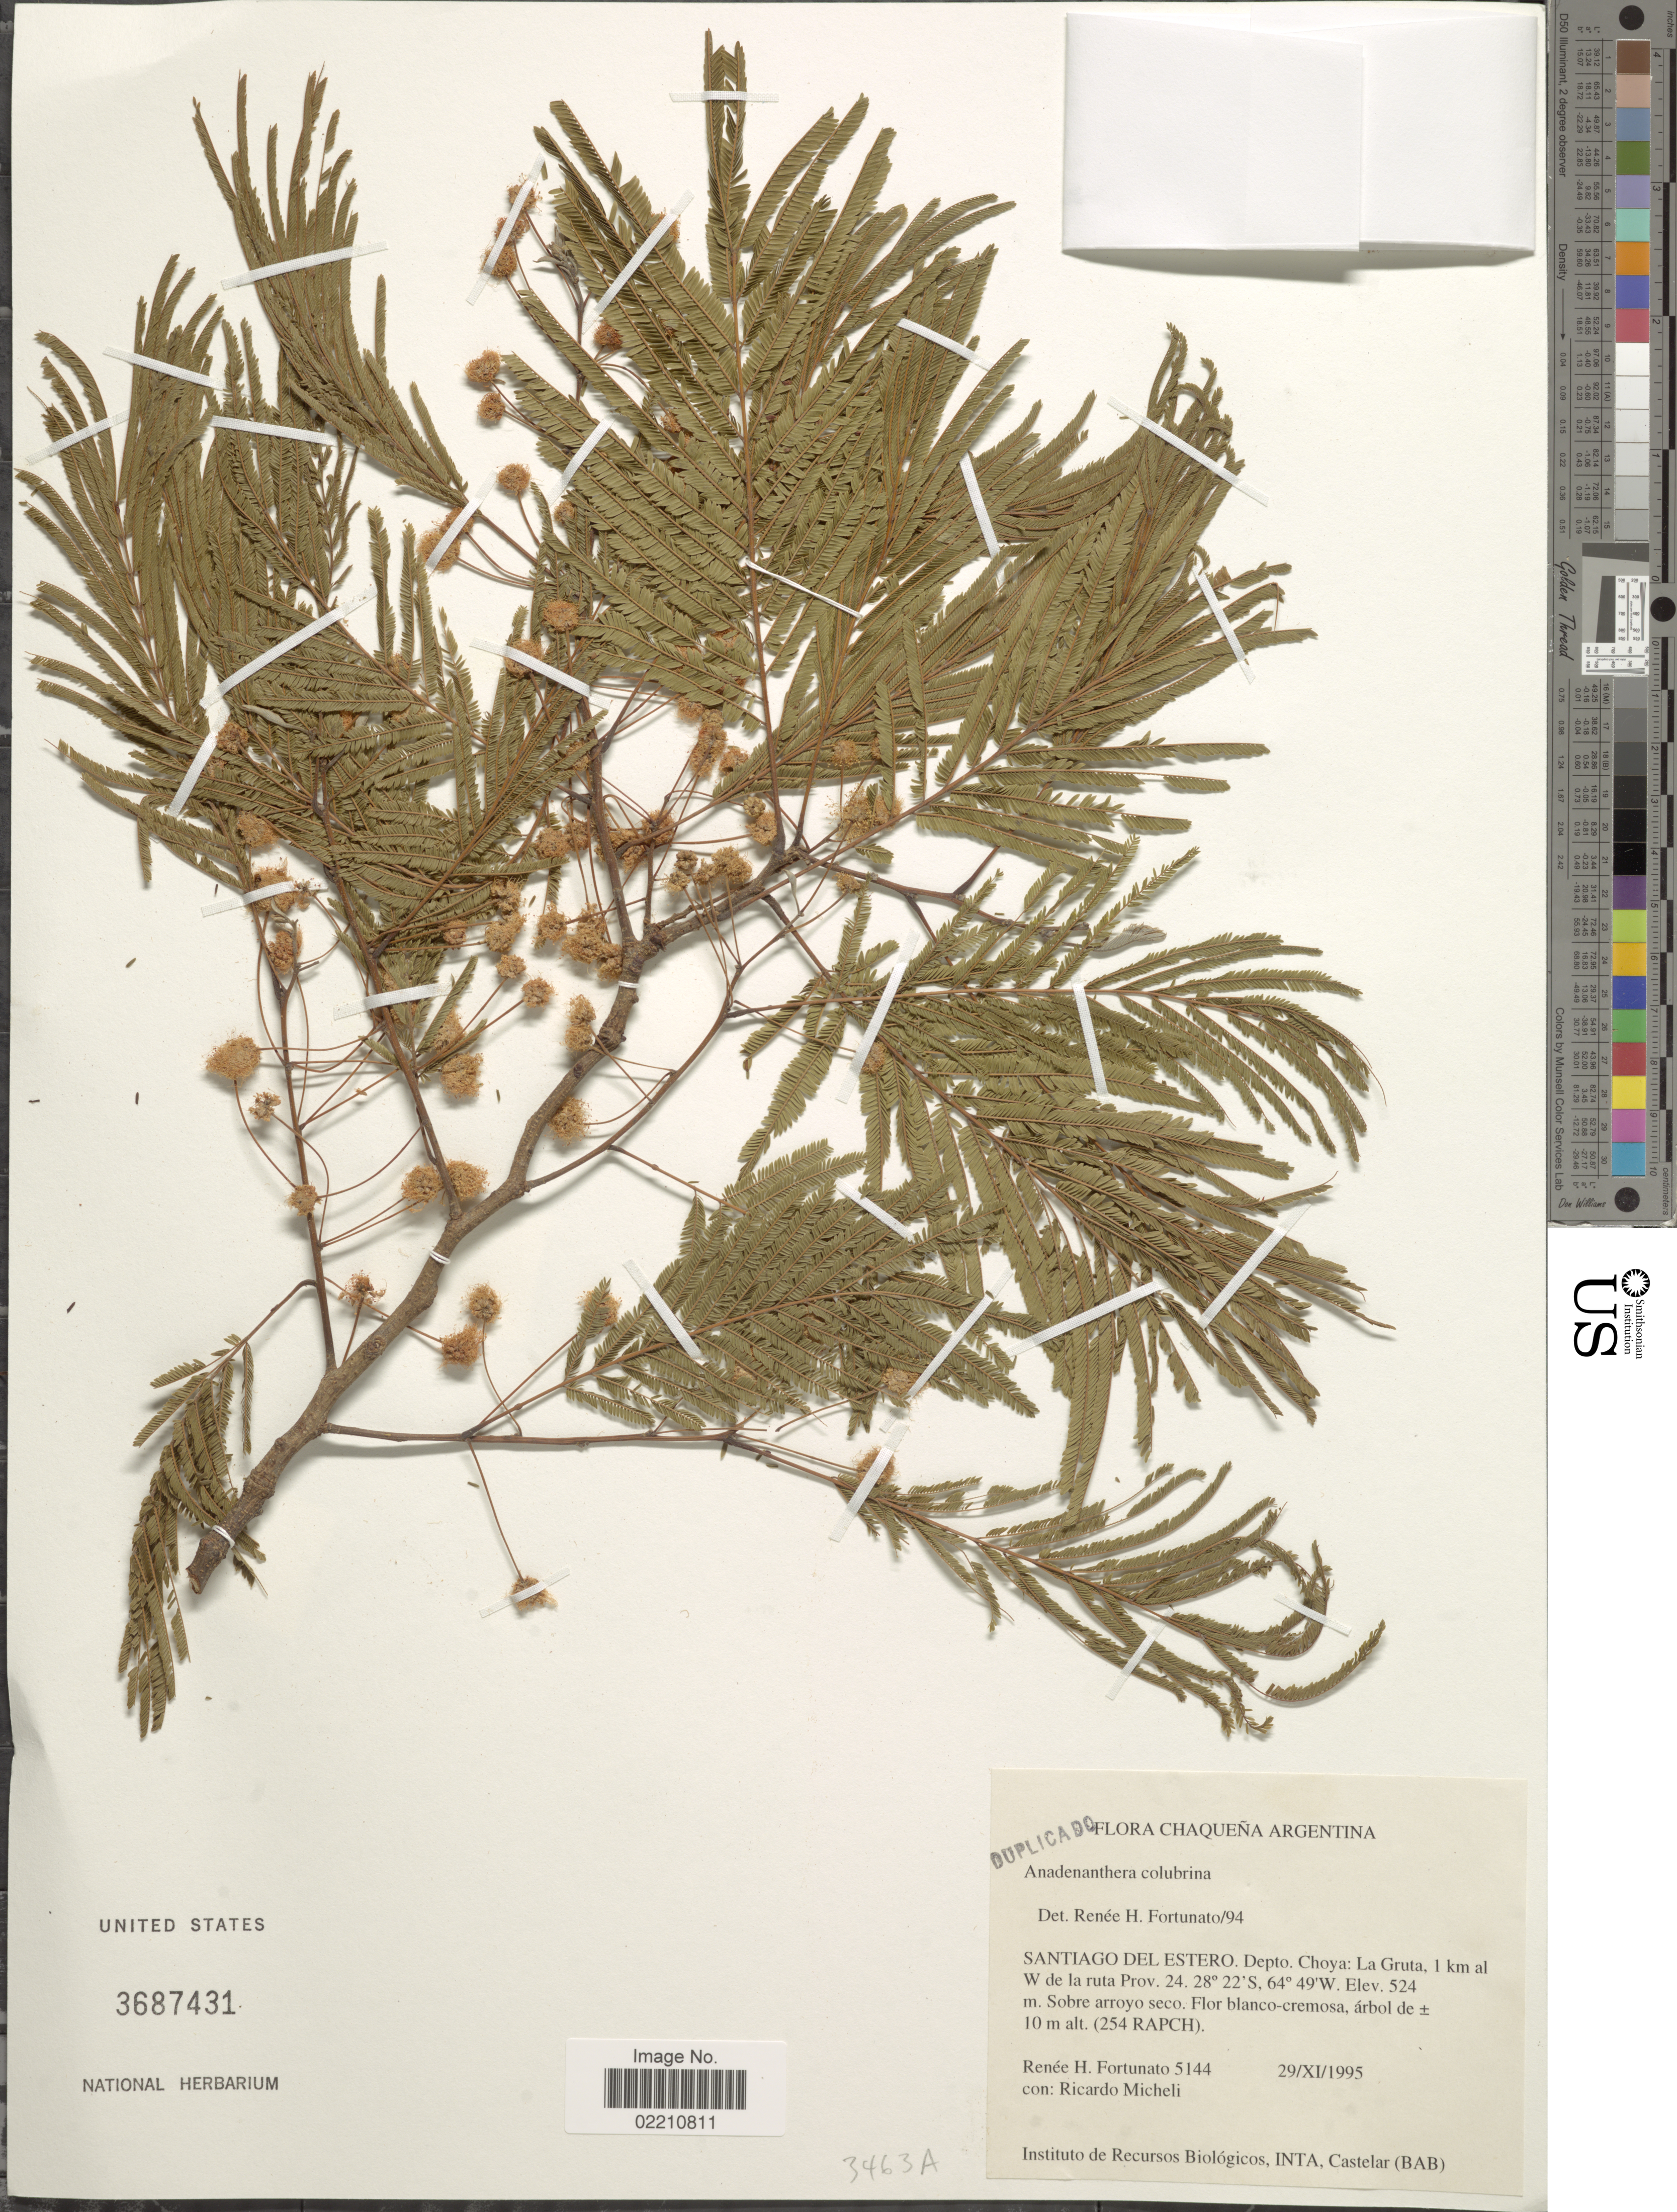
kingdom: Plantae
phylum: Tracheophyta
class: Magnoliopsida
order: Fabales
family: Fabaceae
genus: Anadenanthera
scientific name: Anadenanthera colubrina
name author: (Vell.) Brenan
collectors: R. H. Fortunato & R. Micheli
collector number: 5144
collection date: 1995-11-29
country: Argentina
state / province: Santiago del Estero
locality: Depto. Choya: La Gruta, 1 km al W de la ruta Prov. Sobre arroyo seco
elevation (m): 524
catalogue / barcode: US 3687431